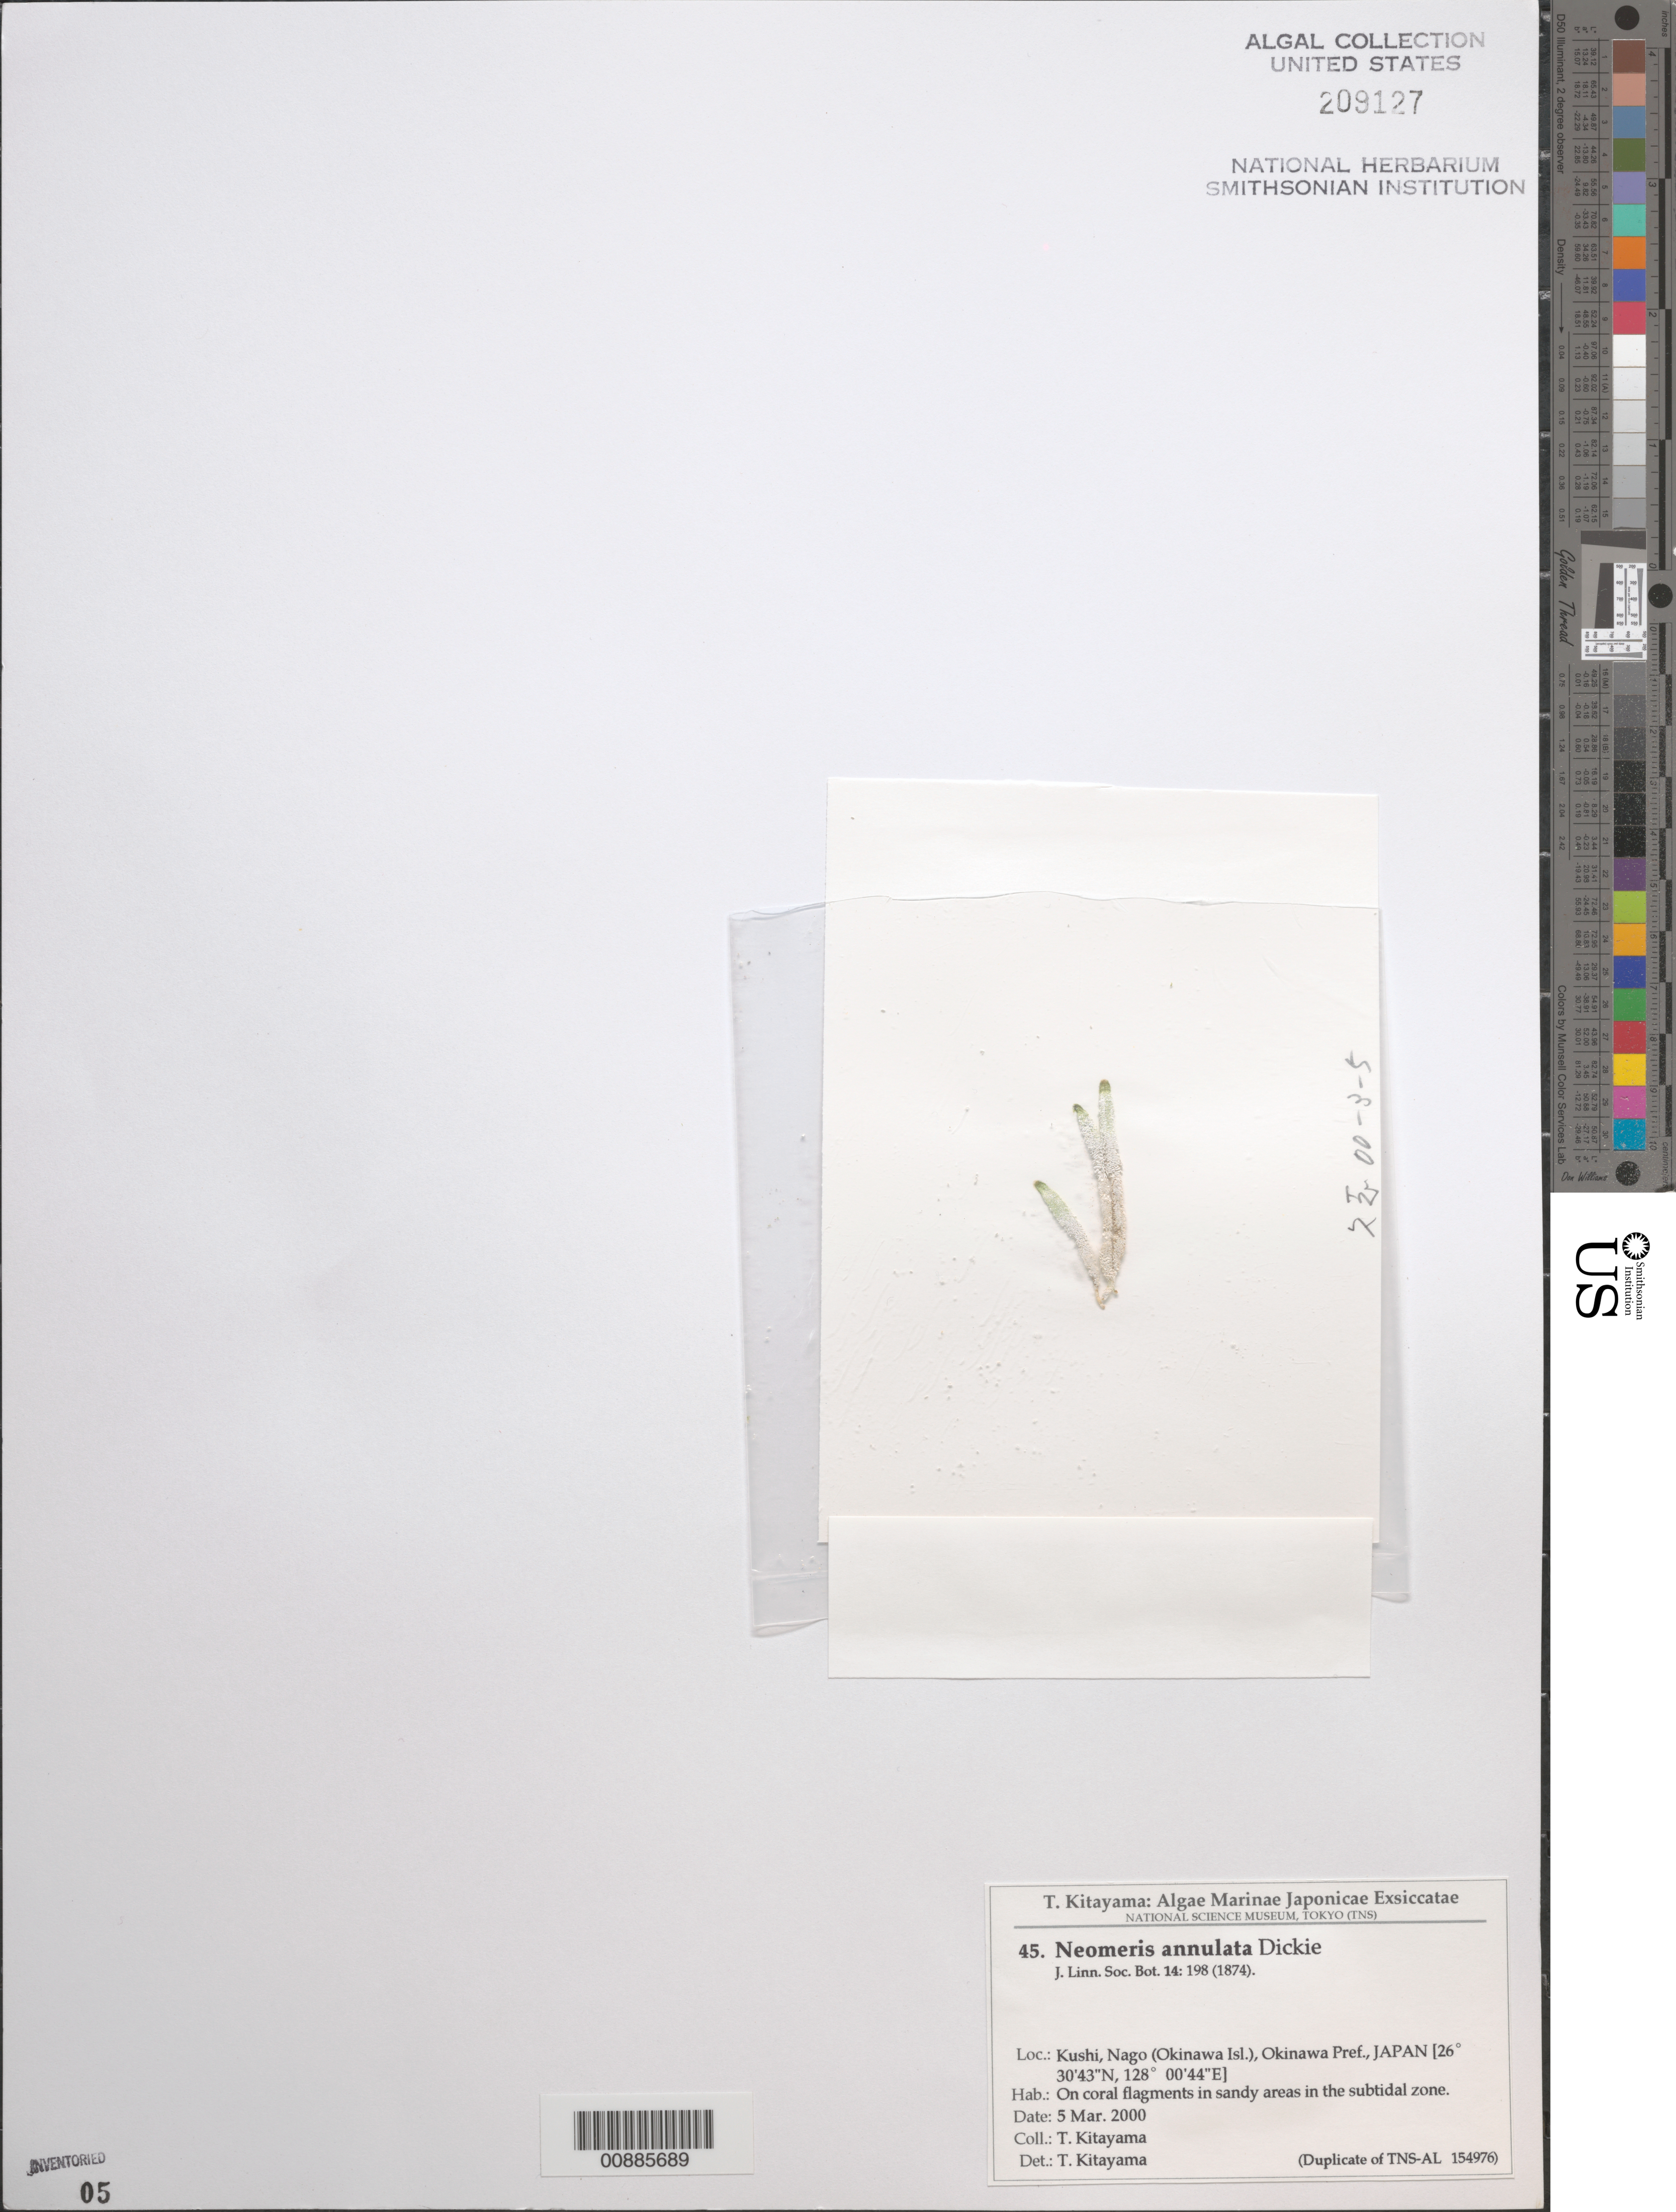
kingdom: Plantae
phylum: Chlorophyta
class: Ulvophyceae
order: Dasycladales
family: Dasycladaceae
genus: Neomeris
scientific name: Neomeris annulata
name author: Dickie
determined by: Kitayama, T.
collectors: T. Kitayama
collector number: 45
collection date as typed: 05 Mar 2000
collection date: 2000-03-05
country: Japan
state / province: Okinawa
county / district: Ryukyu Shoto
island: Okinawa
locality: Kushi, Nago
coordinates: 26 30' 43" N, 128 00' 44" E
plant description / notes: Kitayama, T., Algae Marinae Japonicae Exsiccatae, Fasc. II (Nos. 26-50)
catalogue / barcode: US 209127